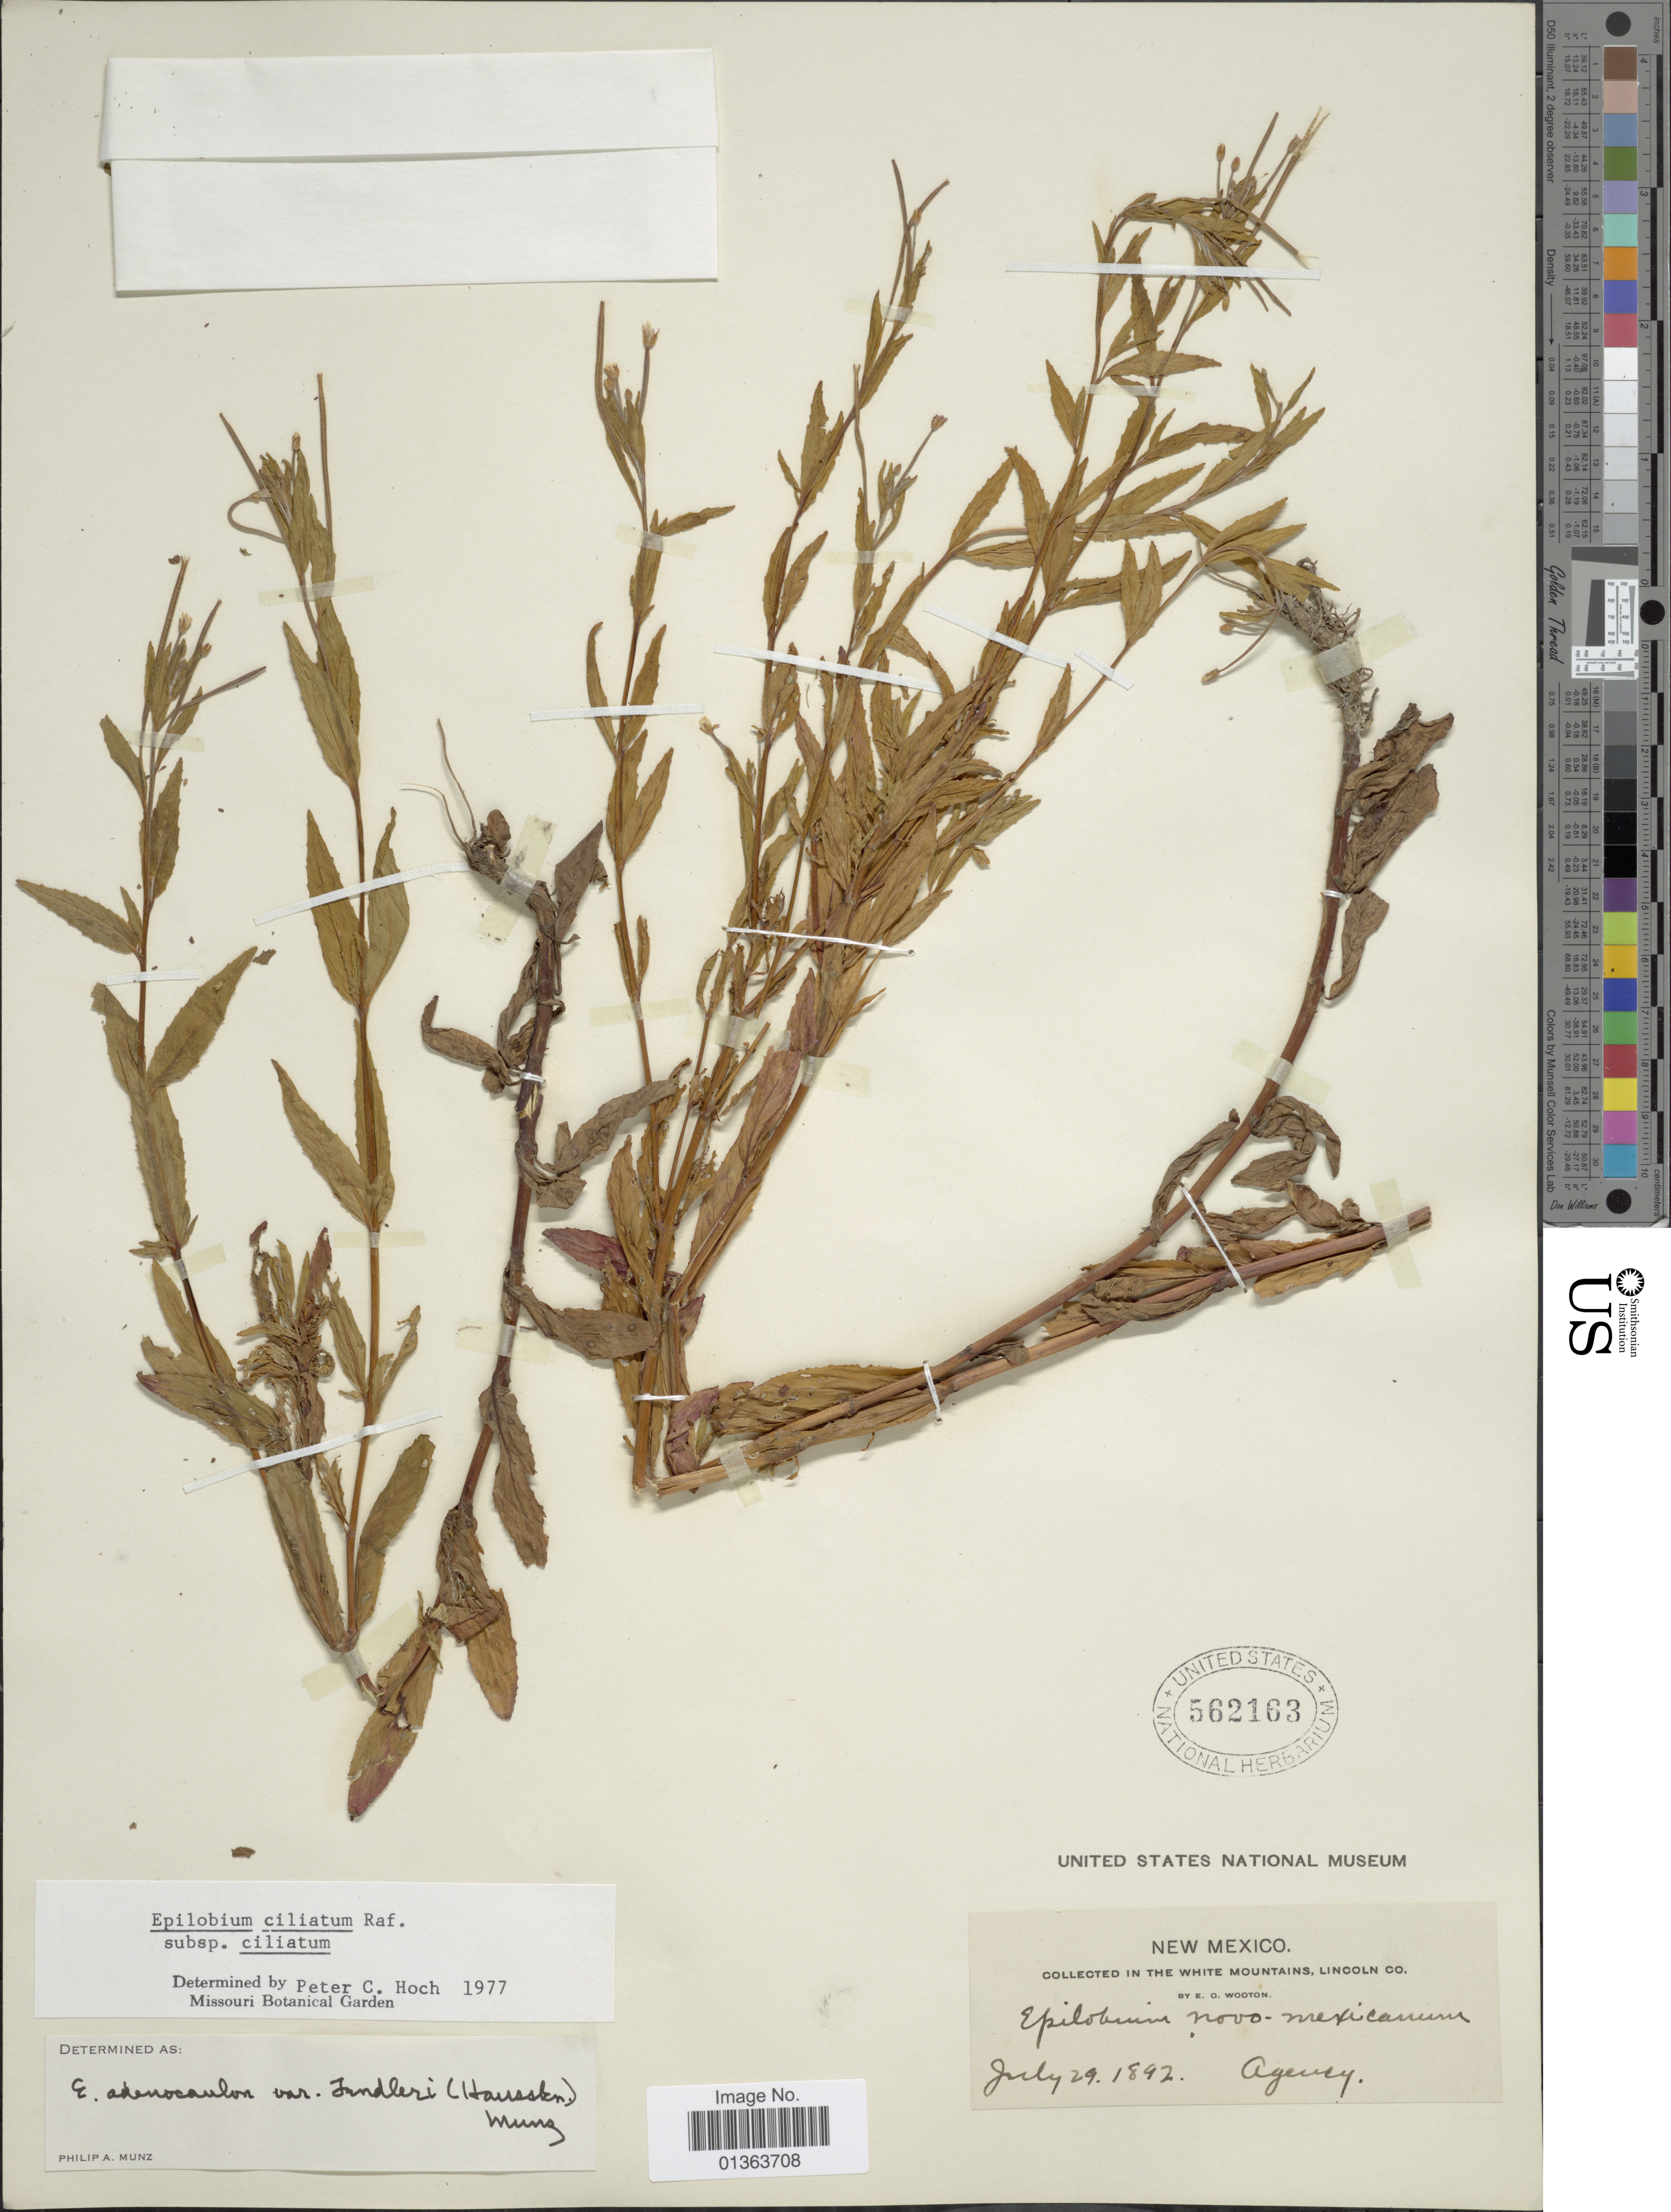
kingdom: Plantae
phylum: Tracheophyta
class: Magnoliopsida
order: Myrtales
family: Onagraceae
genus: Epilobium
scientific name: Epilobium ciliatum subsp. ciliatum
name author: Raf.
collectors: E. O. Wooton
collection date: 1892-07-29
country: United States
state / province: New Mexico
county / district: Lincoln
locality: In the White Mountains, Lincoln Co. Agency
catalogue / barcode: US 562163